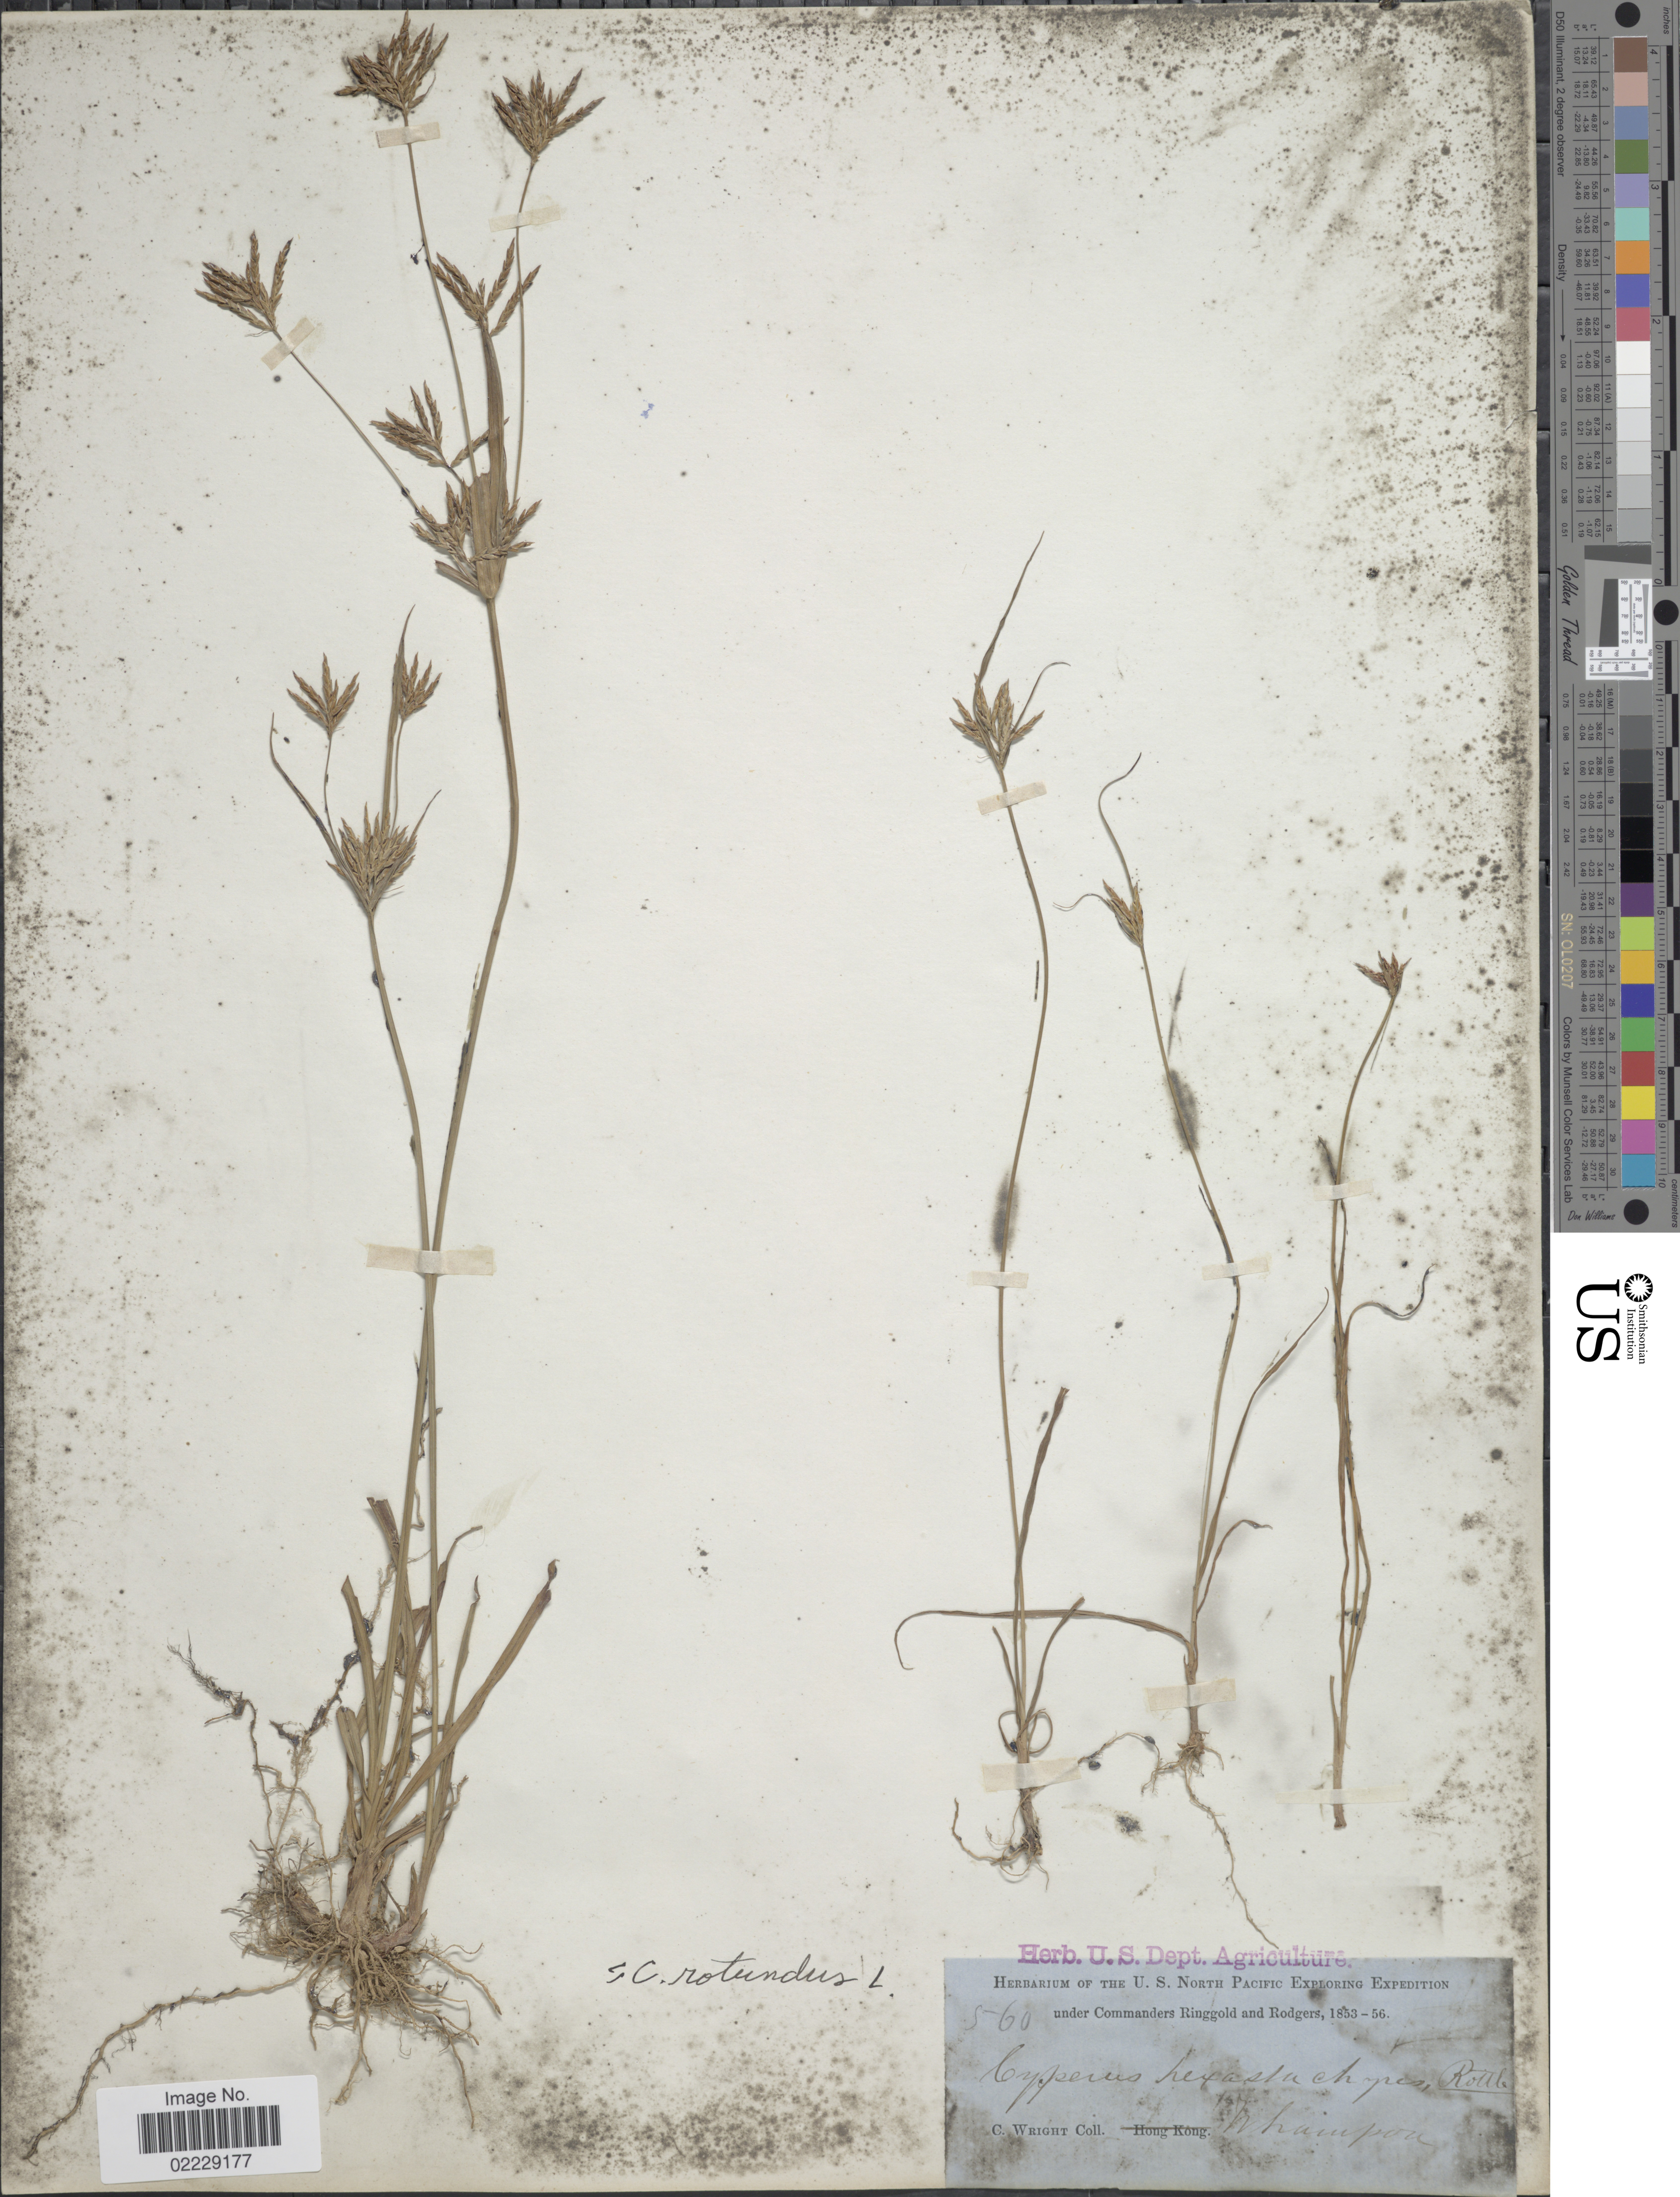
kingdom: Plantae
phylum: Tracheophyta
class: Liliopsida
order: Poales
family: Cyperaceae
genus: Cyperus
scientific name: Cyperus rotundus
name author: L.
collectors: C. Wright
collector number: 560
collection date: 1853/1856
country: China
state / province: Guangdong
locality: Whampoa